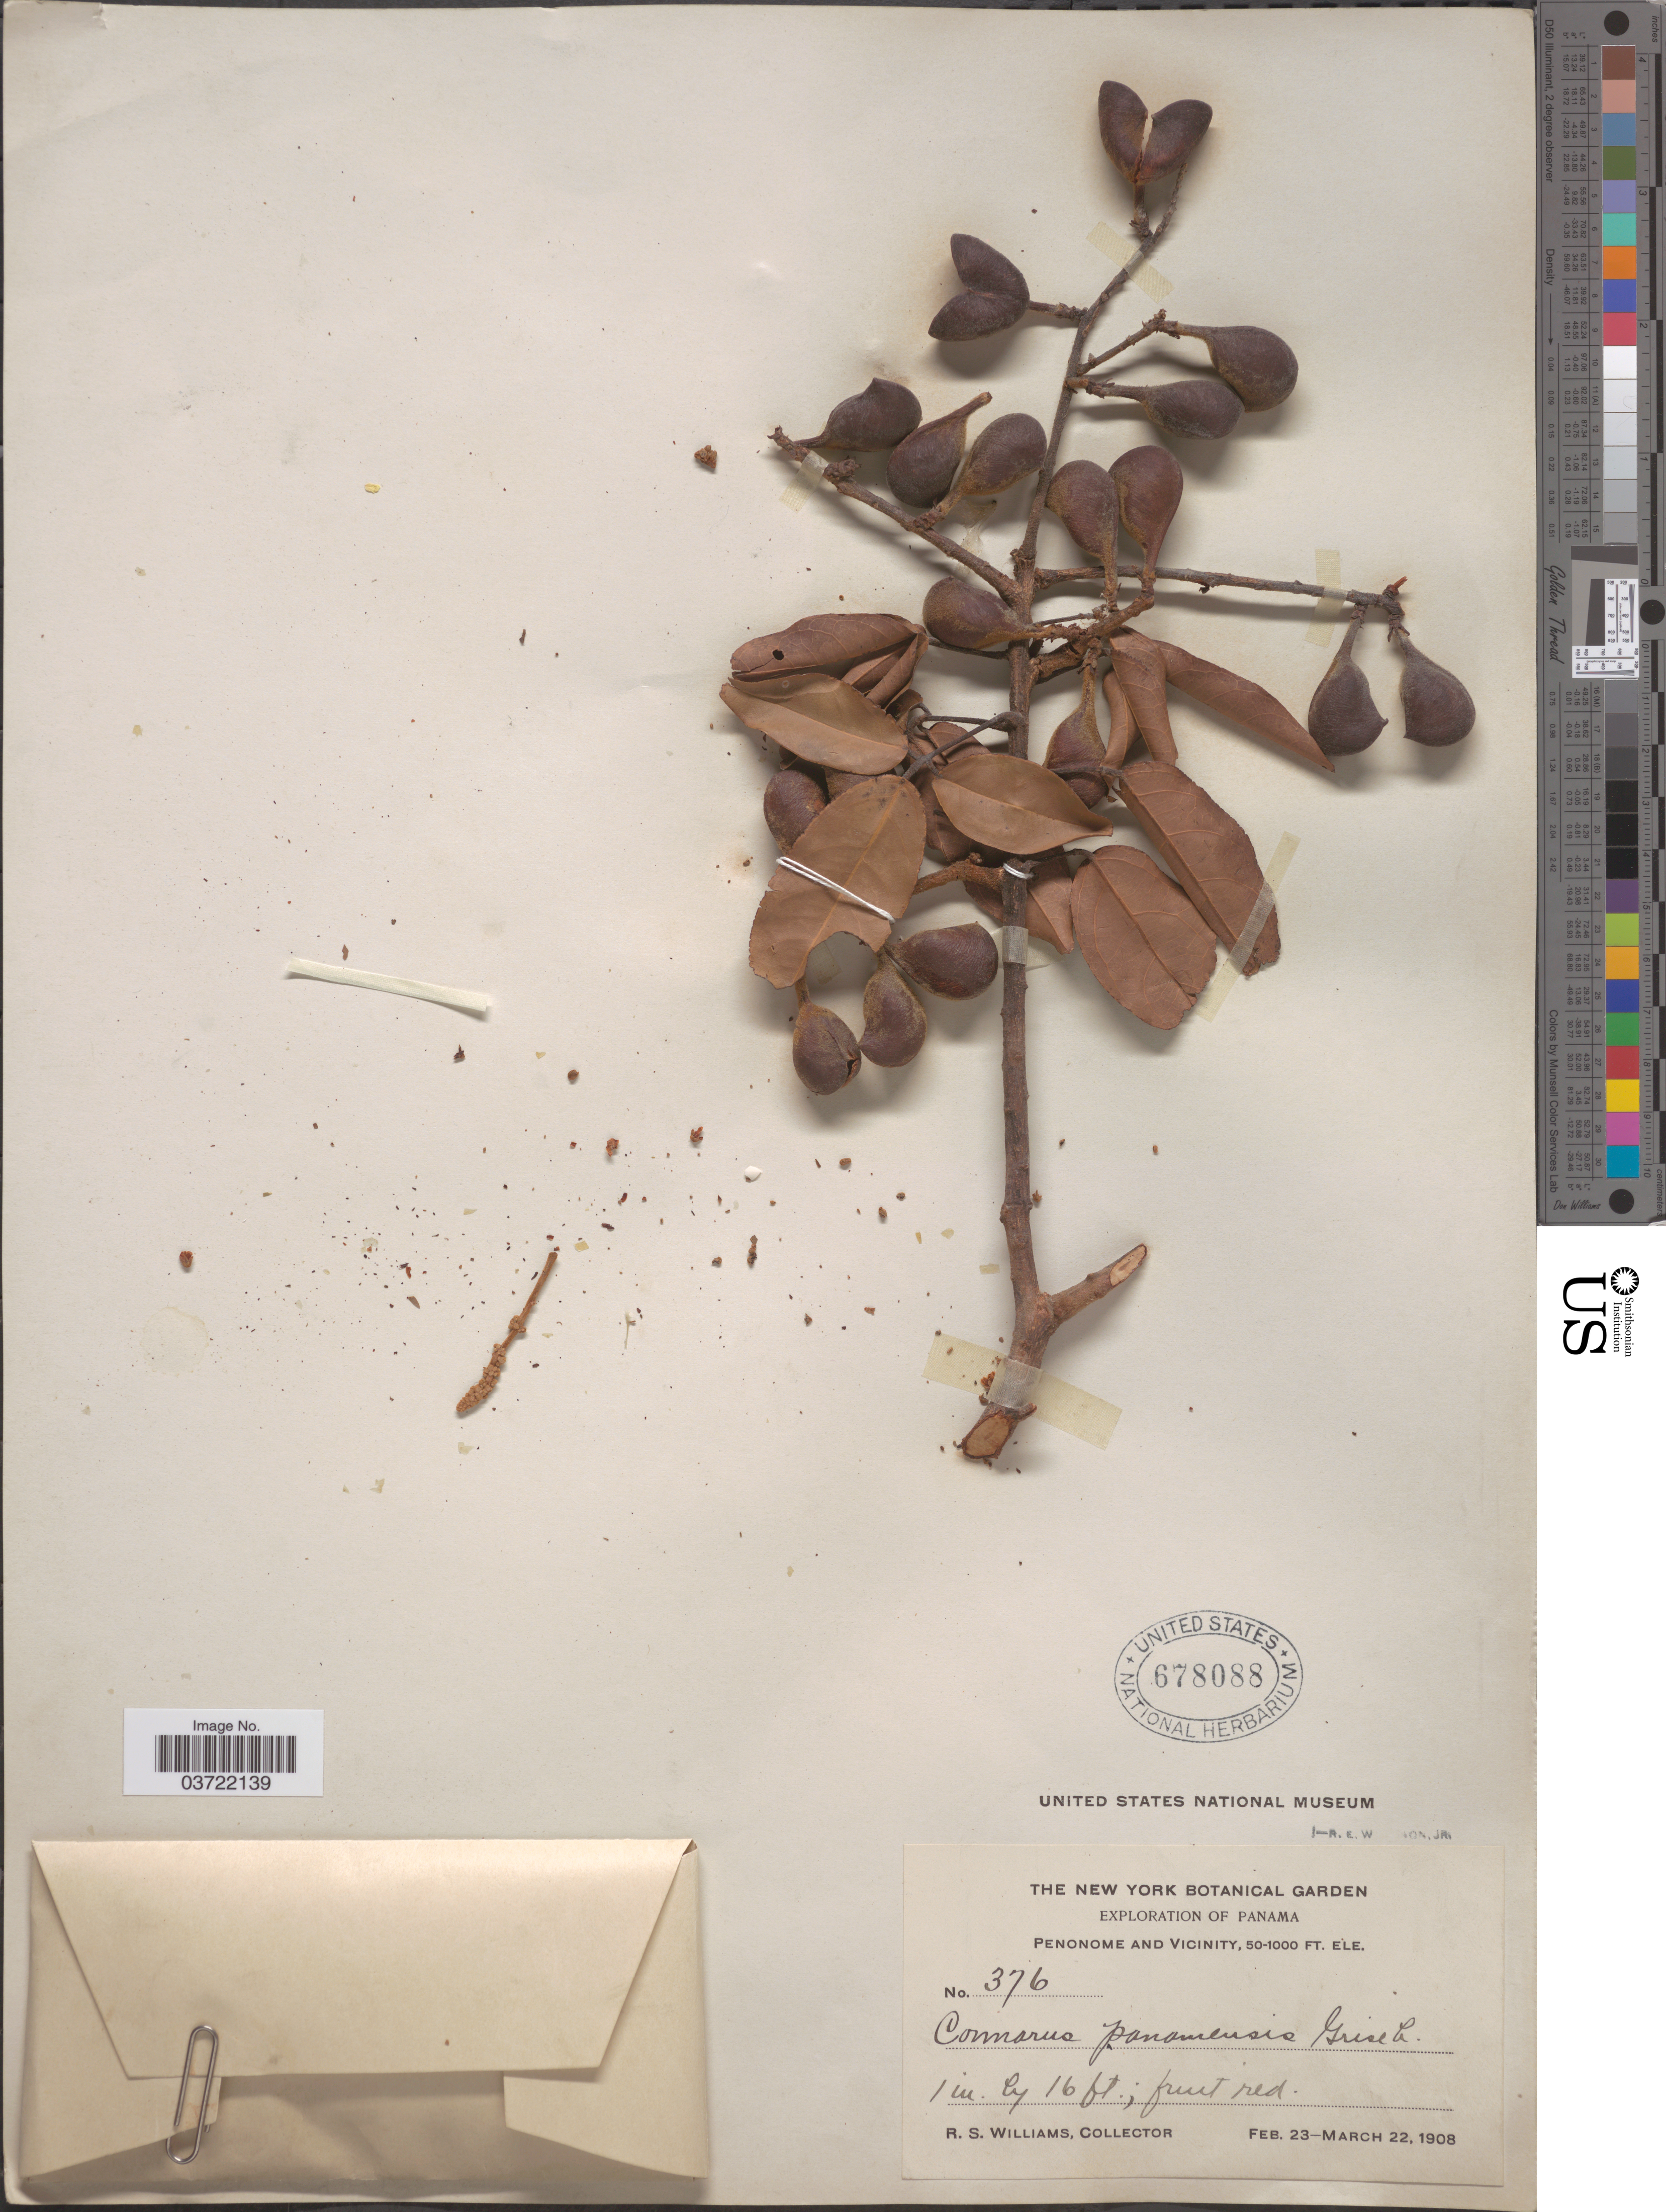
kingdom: Plantae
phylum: Tracheophyta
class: Magnoliopsida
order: Oxalidales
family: Connaraceae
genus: Connarus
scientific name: Connarus palawanensis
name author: Elmer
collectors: R. S. Williams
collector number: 376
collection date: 1908-02-23/1908-03-22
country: Panama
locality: Penonome and vicinity.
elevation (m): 15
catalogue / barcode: US 678088